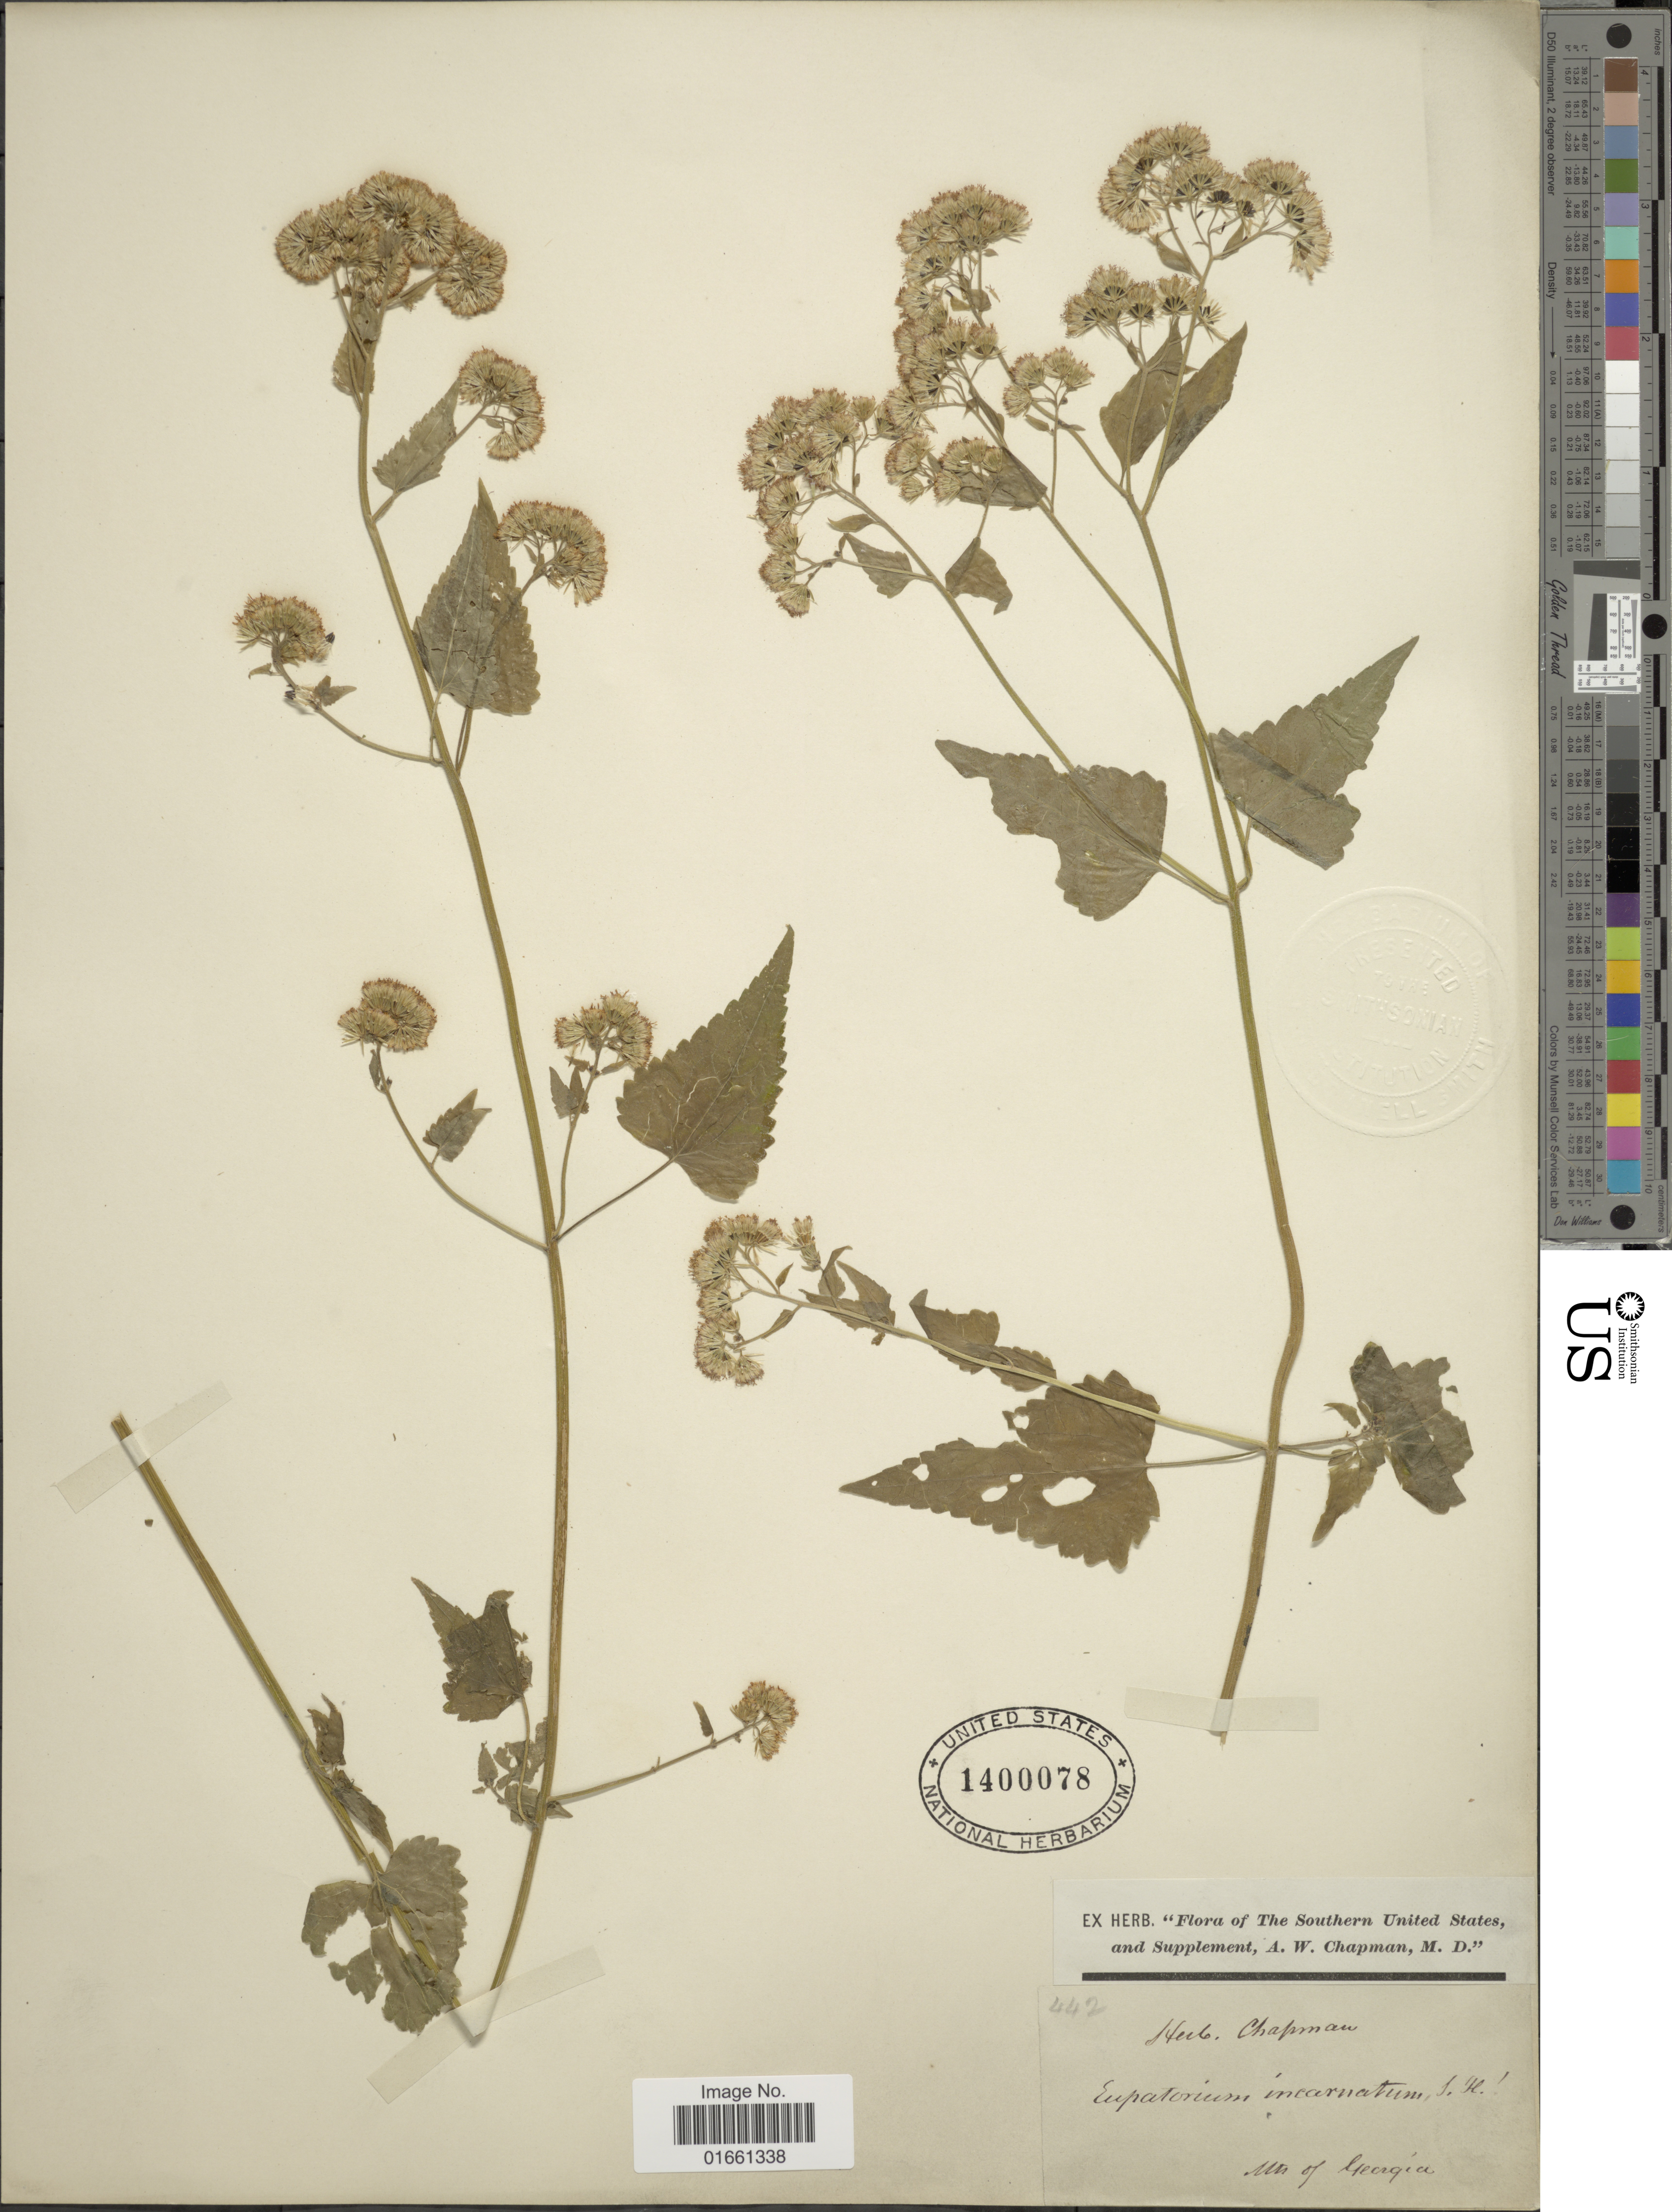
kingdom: Plantae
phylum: Tracheophyta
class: Magnoliopsida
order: Asterales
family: Asteraceae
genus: Fleischmannia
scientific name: Fleischmannia incarnata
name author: (Walter) R.M. King & H. Rob.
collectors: ex herb. Chapman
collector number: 442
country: United States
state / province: Georgia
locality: Mts of Georgia.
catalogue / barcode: US 1400078